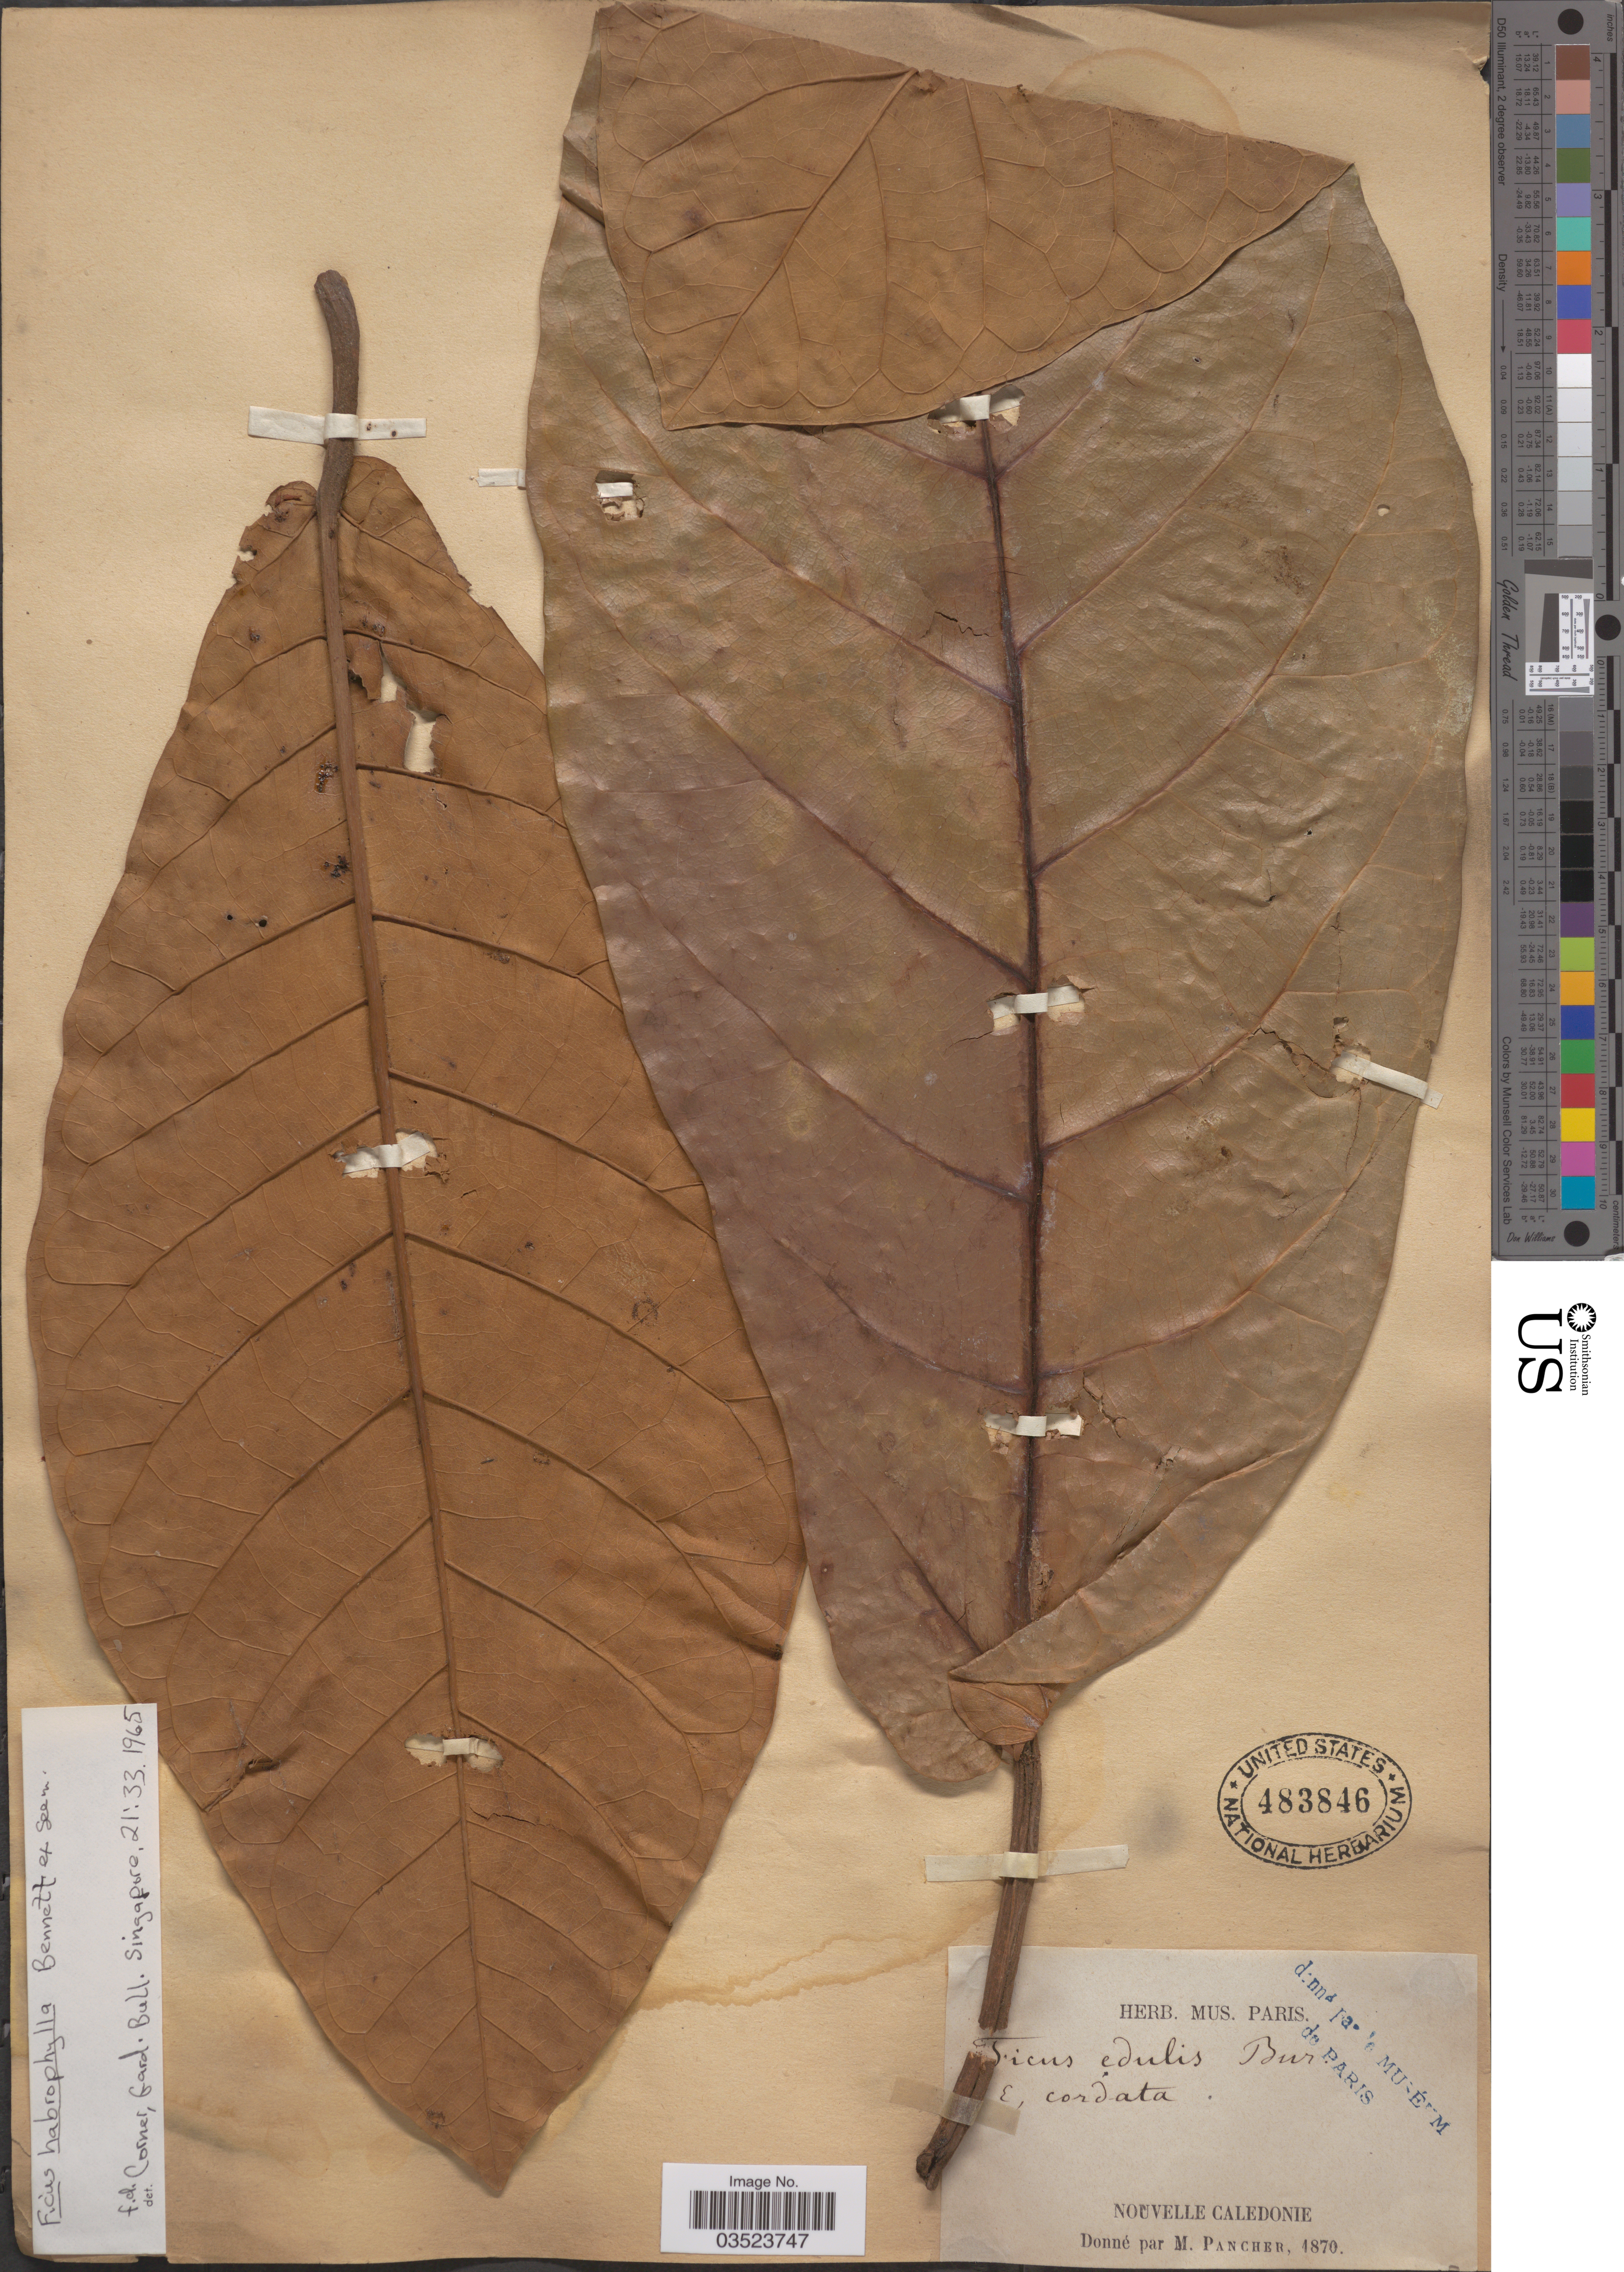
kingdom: Plantae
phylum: Tracheophyta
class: Magnoliopsida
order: Rosales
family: Moraceae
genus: Ficus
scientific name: Ficus habrophylla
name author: G. Benn. ex Seem.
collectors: M. Pancher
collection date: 1870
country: New Caledonia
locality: Nouvelle Caledonie.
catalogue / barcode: US 483846